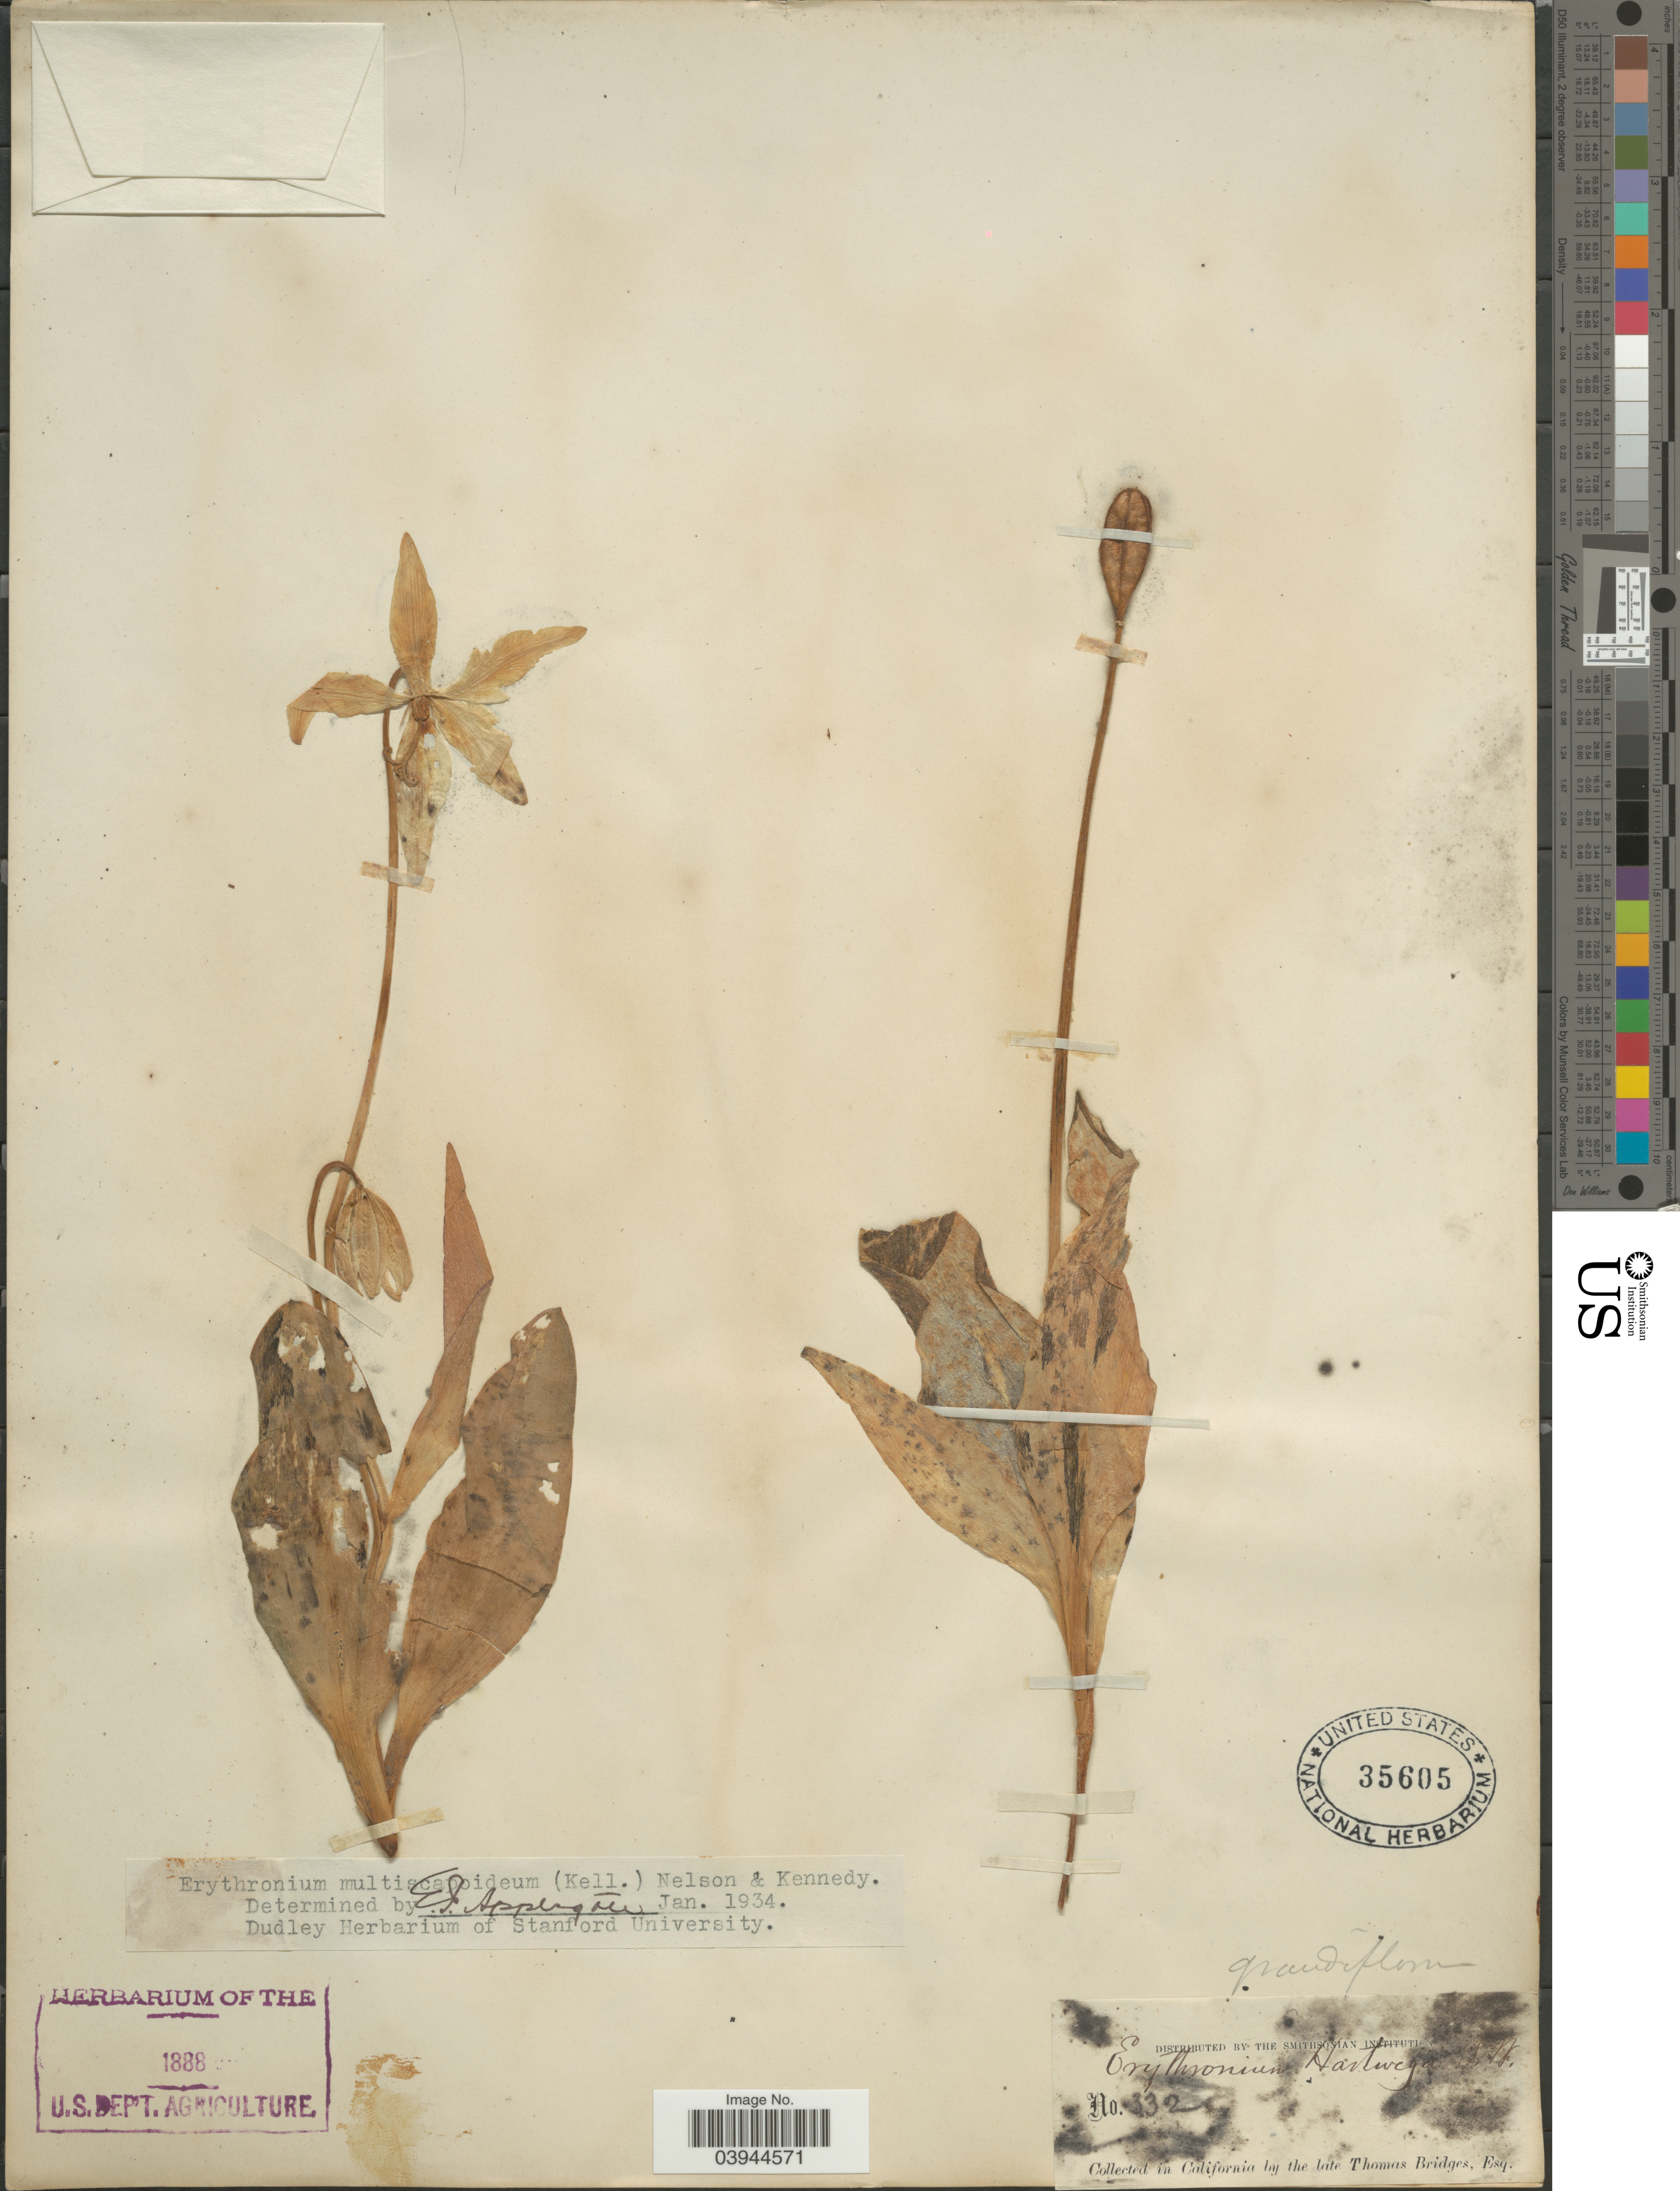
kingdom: Plantae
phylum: Tracheophyta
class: Liliopsida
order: Liliales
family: Liliaceae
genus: Erythronium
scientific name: Erythronium multiscapoideum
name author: (Kellogg) A. Nelson & P.B. Kenn.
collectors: T. Bridges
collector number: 332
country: United States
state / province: California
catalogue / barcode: US 35605